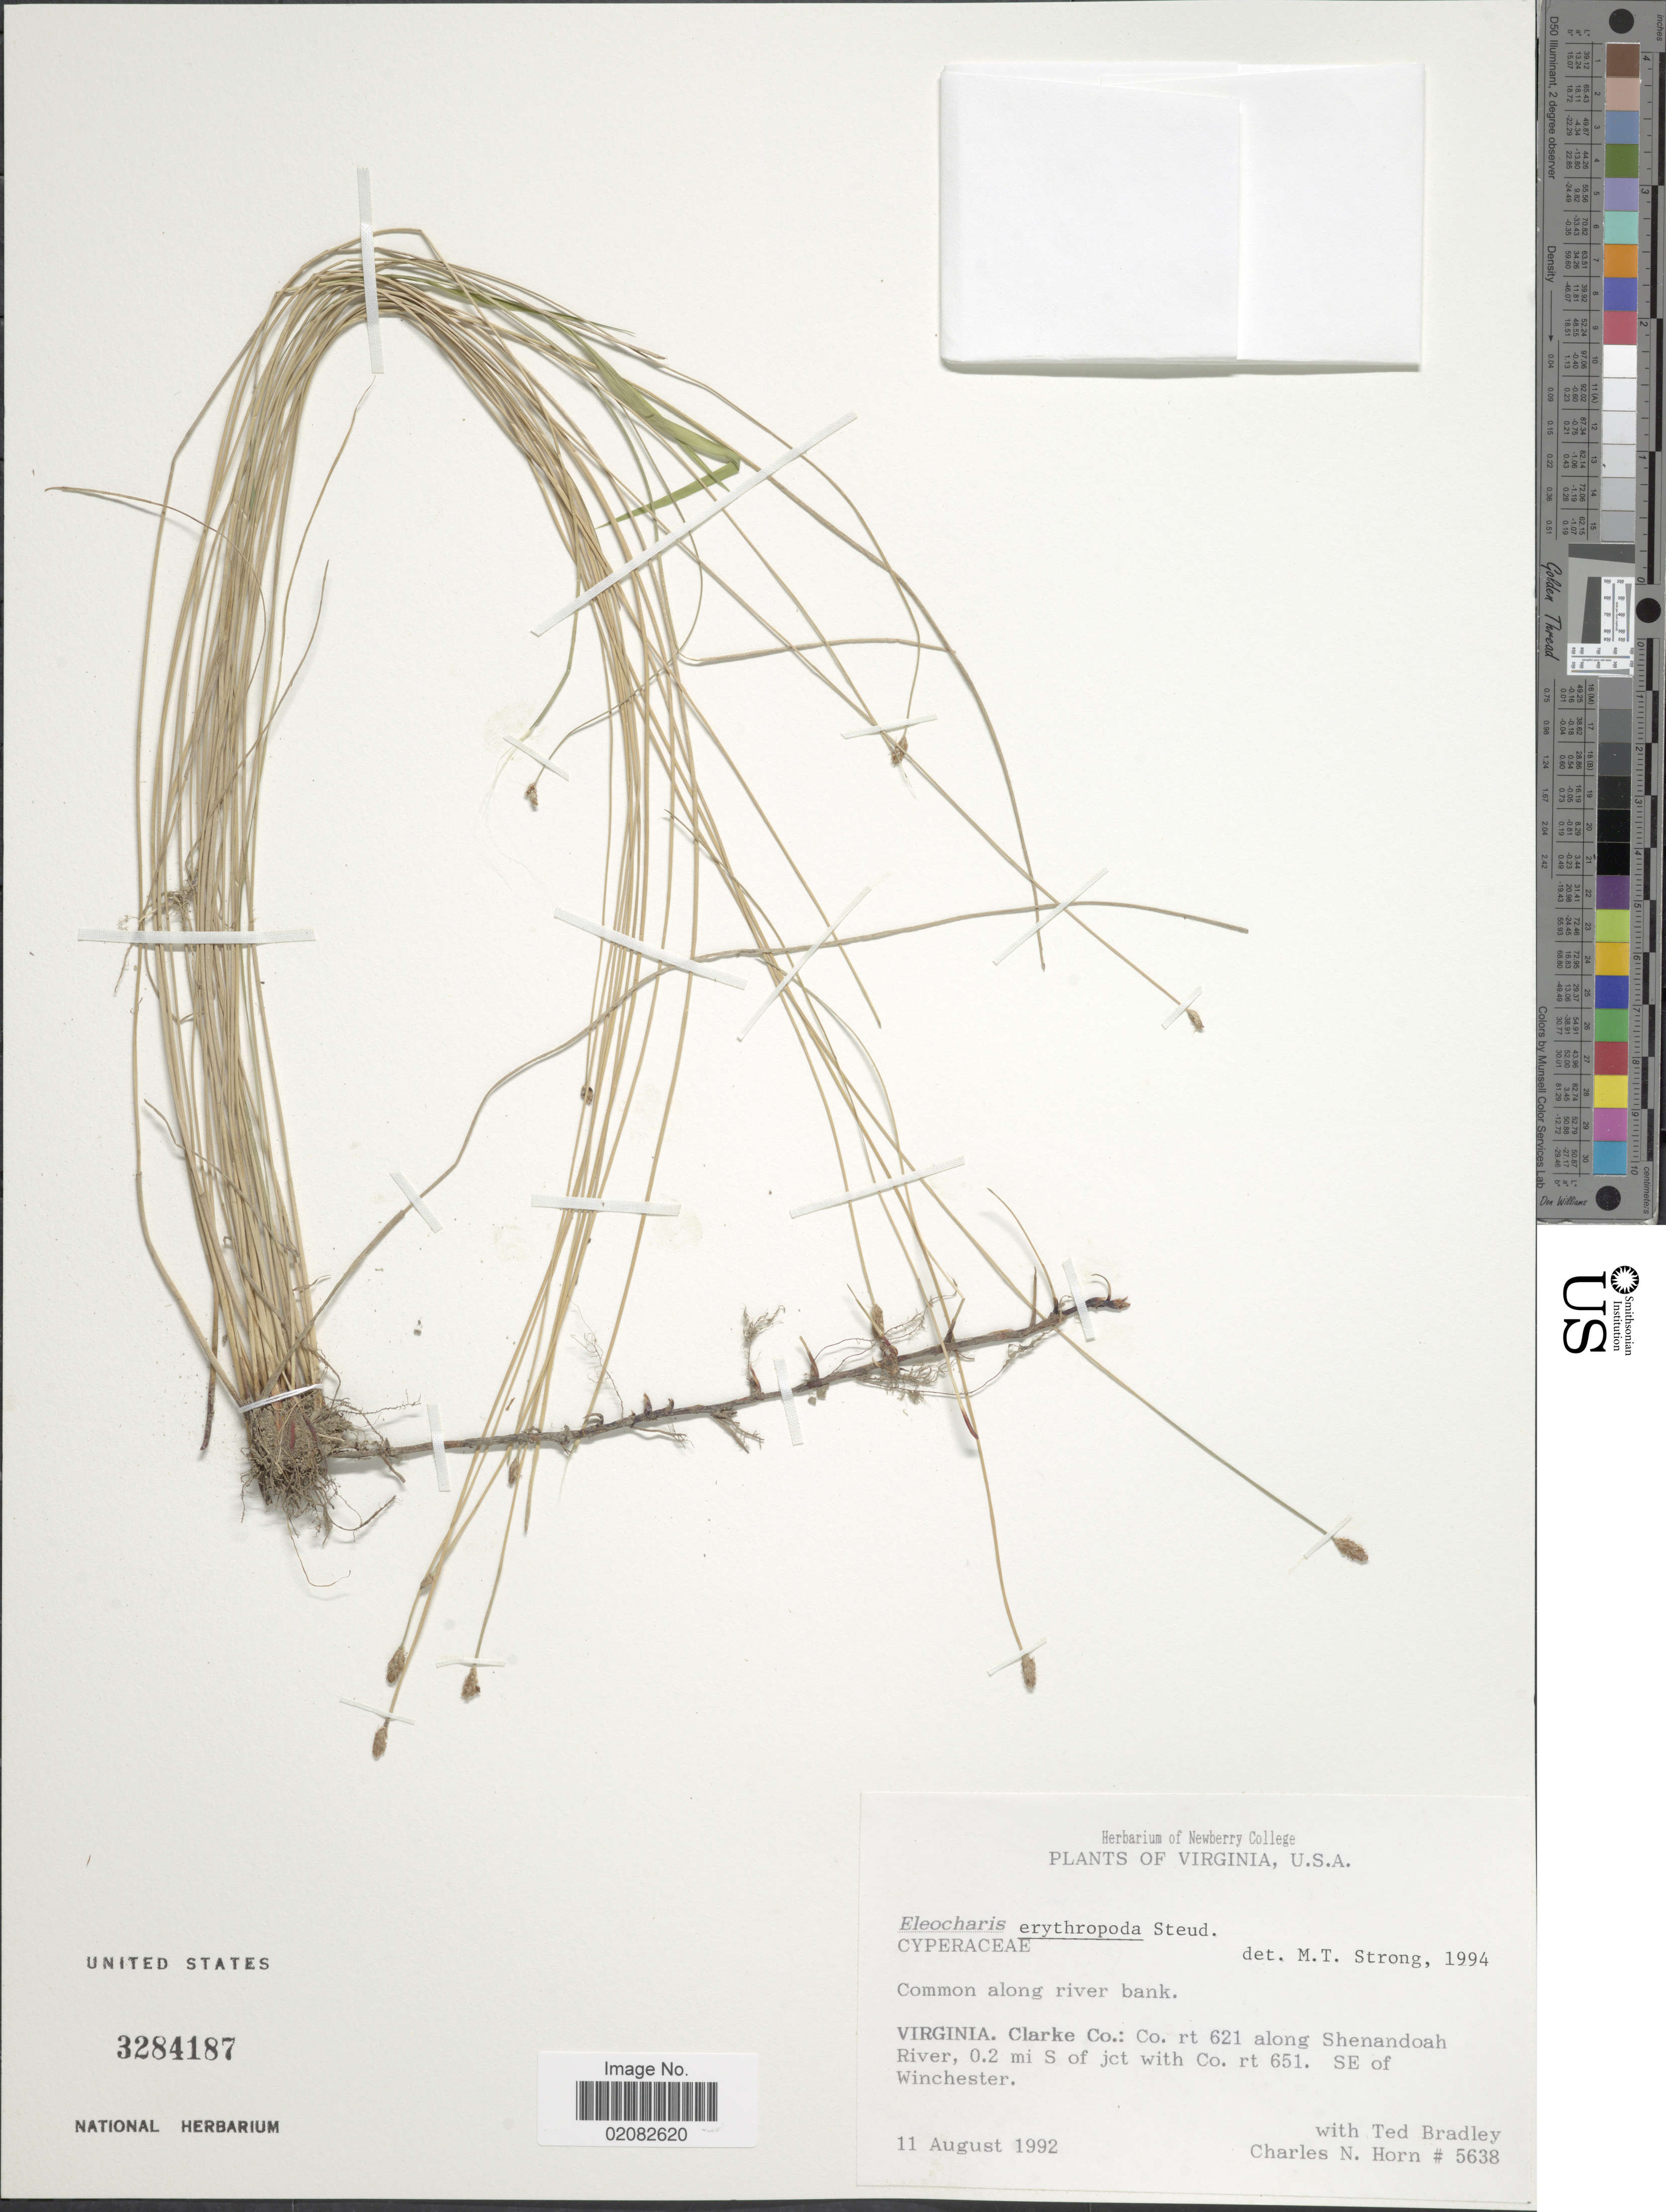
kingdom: Plantae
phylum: Tracheophyta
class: Liliopsida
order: Poales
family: Cyperaceae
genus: Eleocharis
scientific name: Eleocharis erythropoda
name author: Steud.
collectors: C. N. Horn & T. Bradley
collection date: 1992-08-11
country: United States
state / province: Virginia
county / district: Clarke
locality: Co. Rt 621 along Shenandoah River, 0.2 mi. S of jct with Co. Rt 651. SE of Winchester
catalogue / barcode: US 3284187